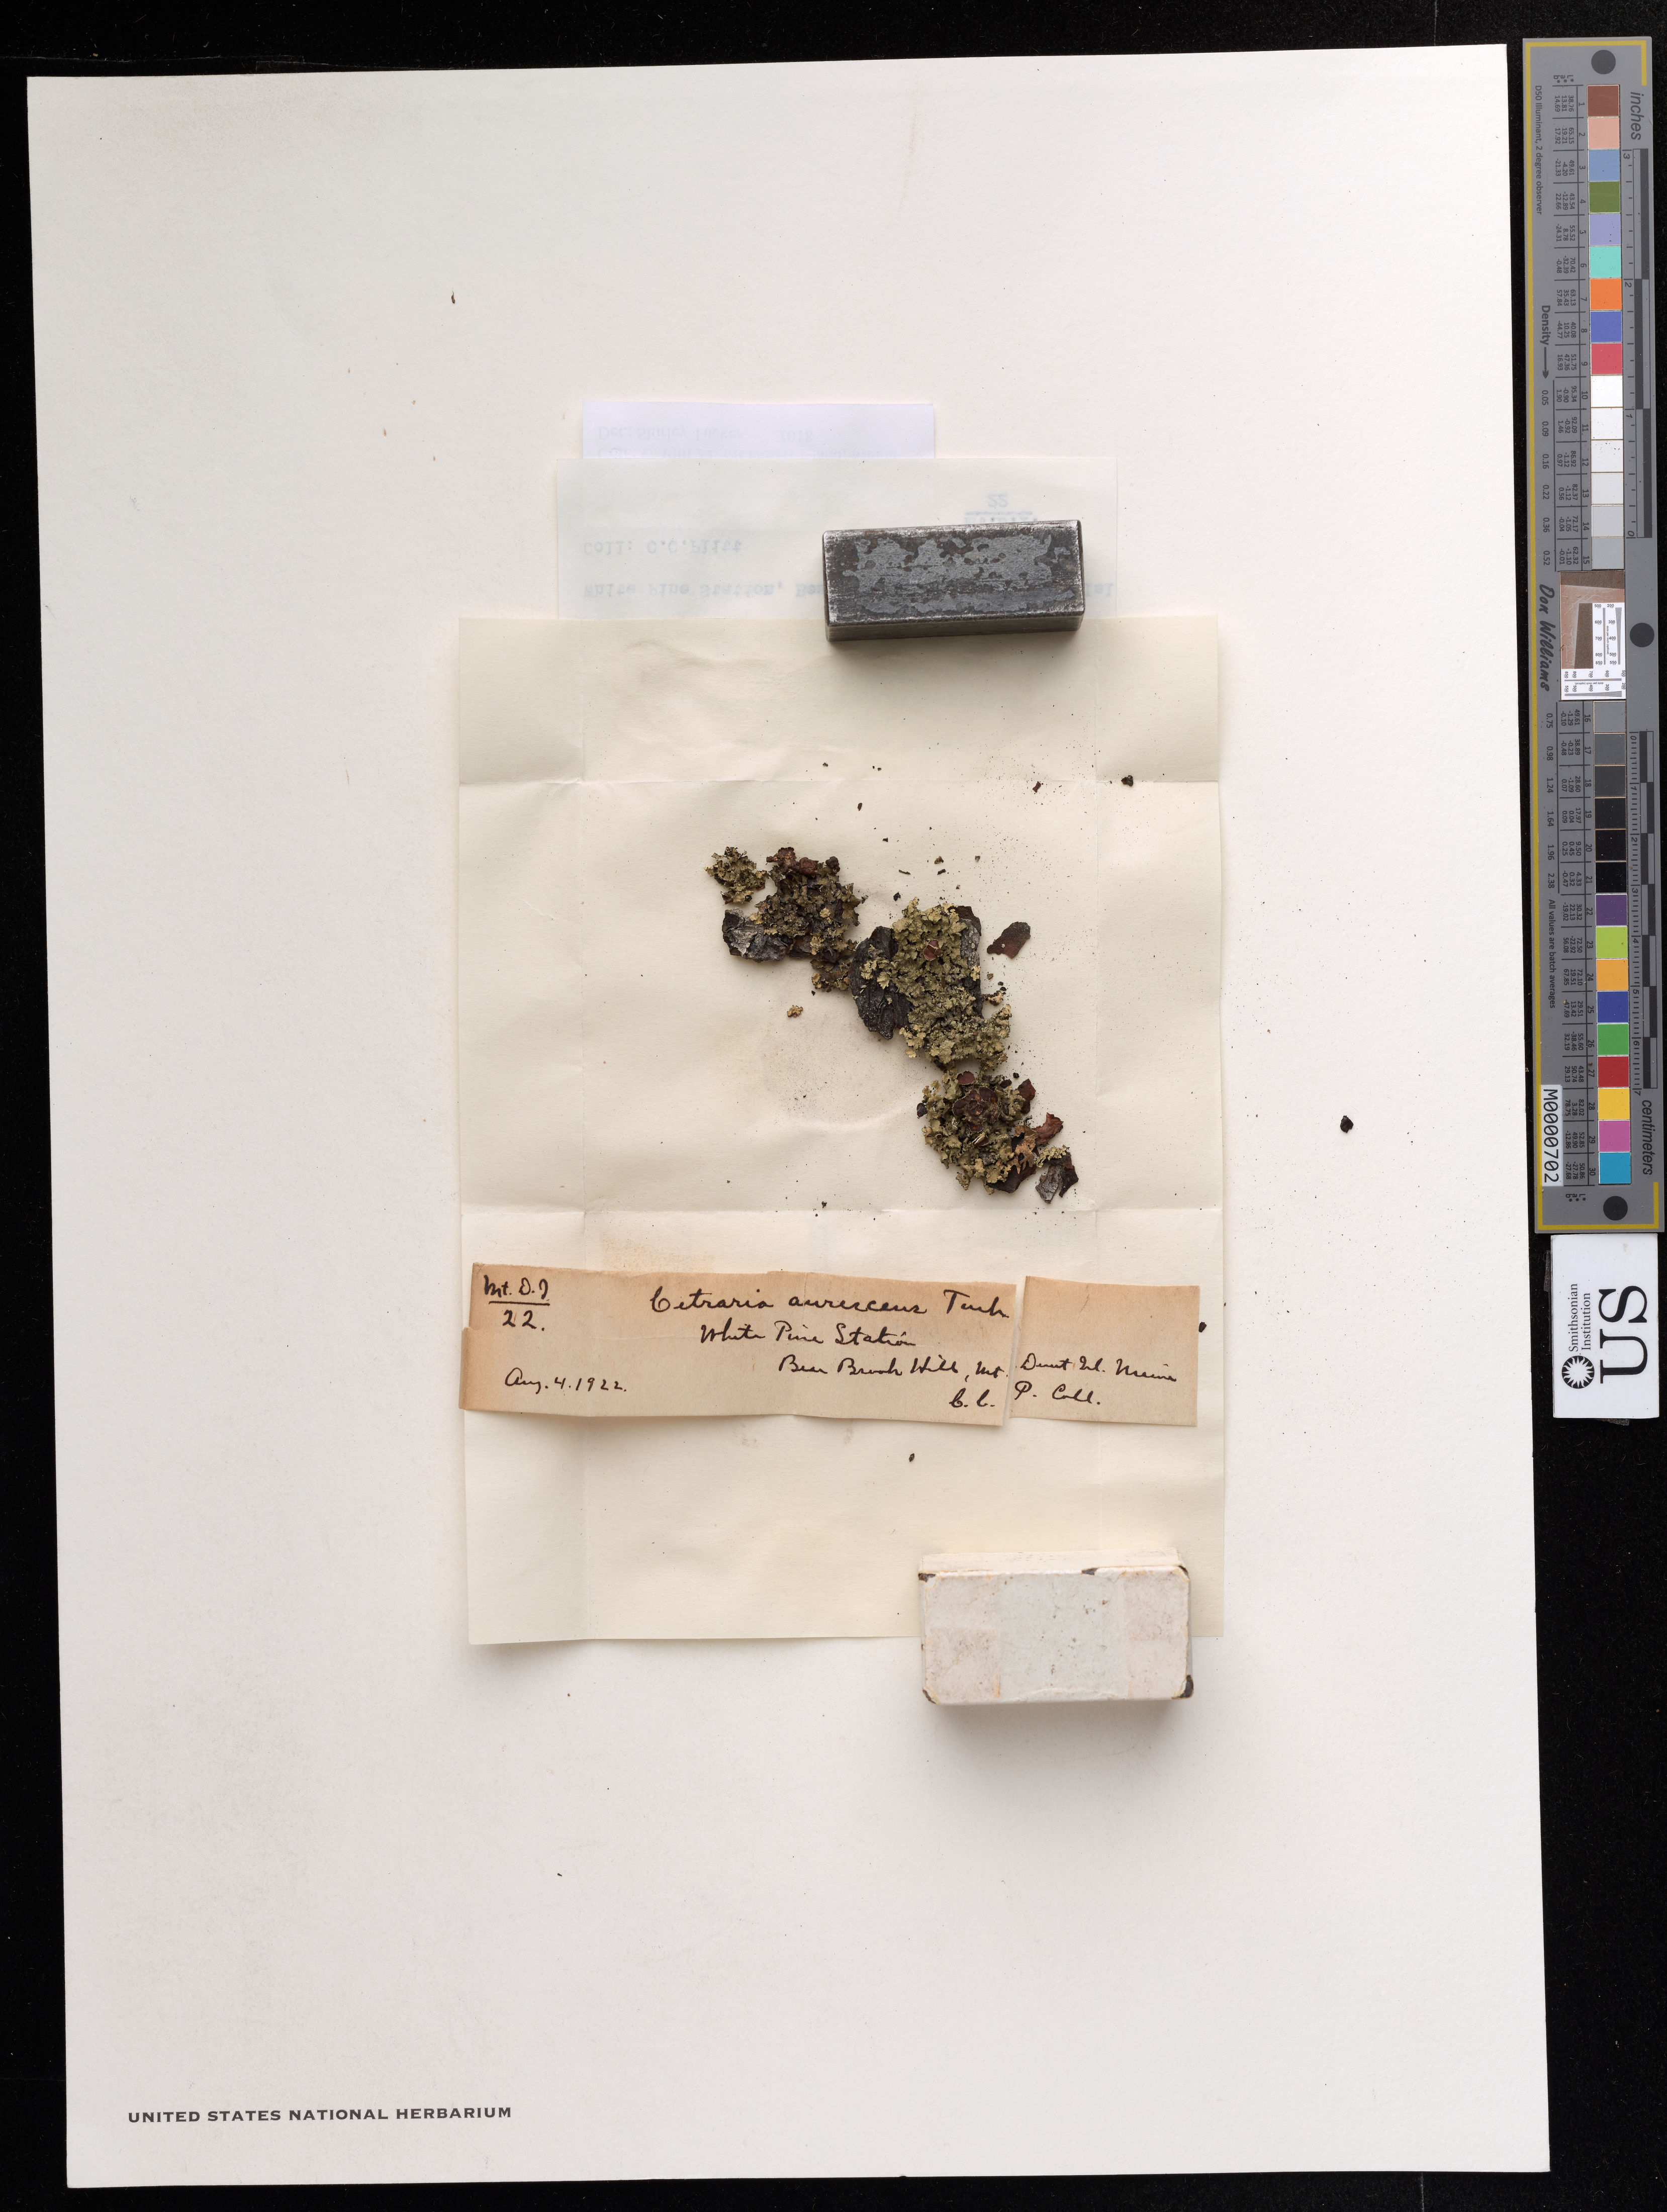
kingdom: Fungi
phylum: Ascomycota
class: Lecanoromycetes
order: Lecanorales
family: Parmeliaceae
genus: Ahtiana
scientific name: Ahtiana aurescens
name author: (Tuck.) A. Thell & Randlane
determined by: Tucker, S. C.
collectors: C. Plitt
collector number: Mt.d.i./22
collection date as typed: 04 Aug 1922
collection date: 1922-08-04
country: United States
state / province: Maine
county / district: Hancock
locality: White pine station, bear brook hill, mt desert isl